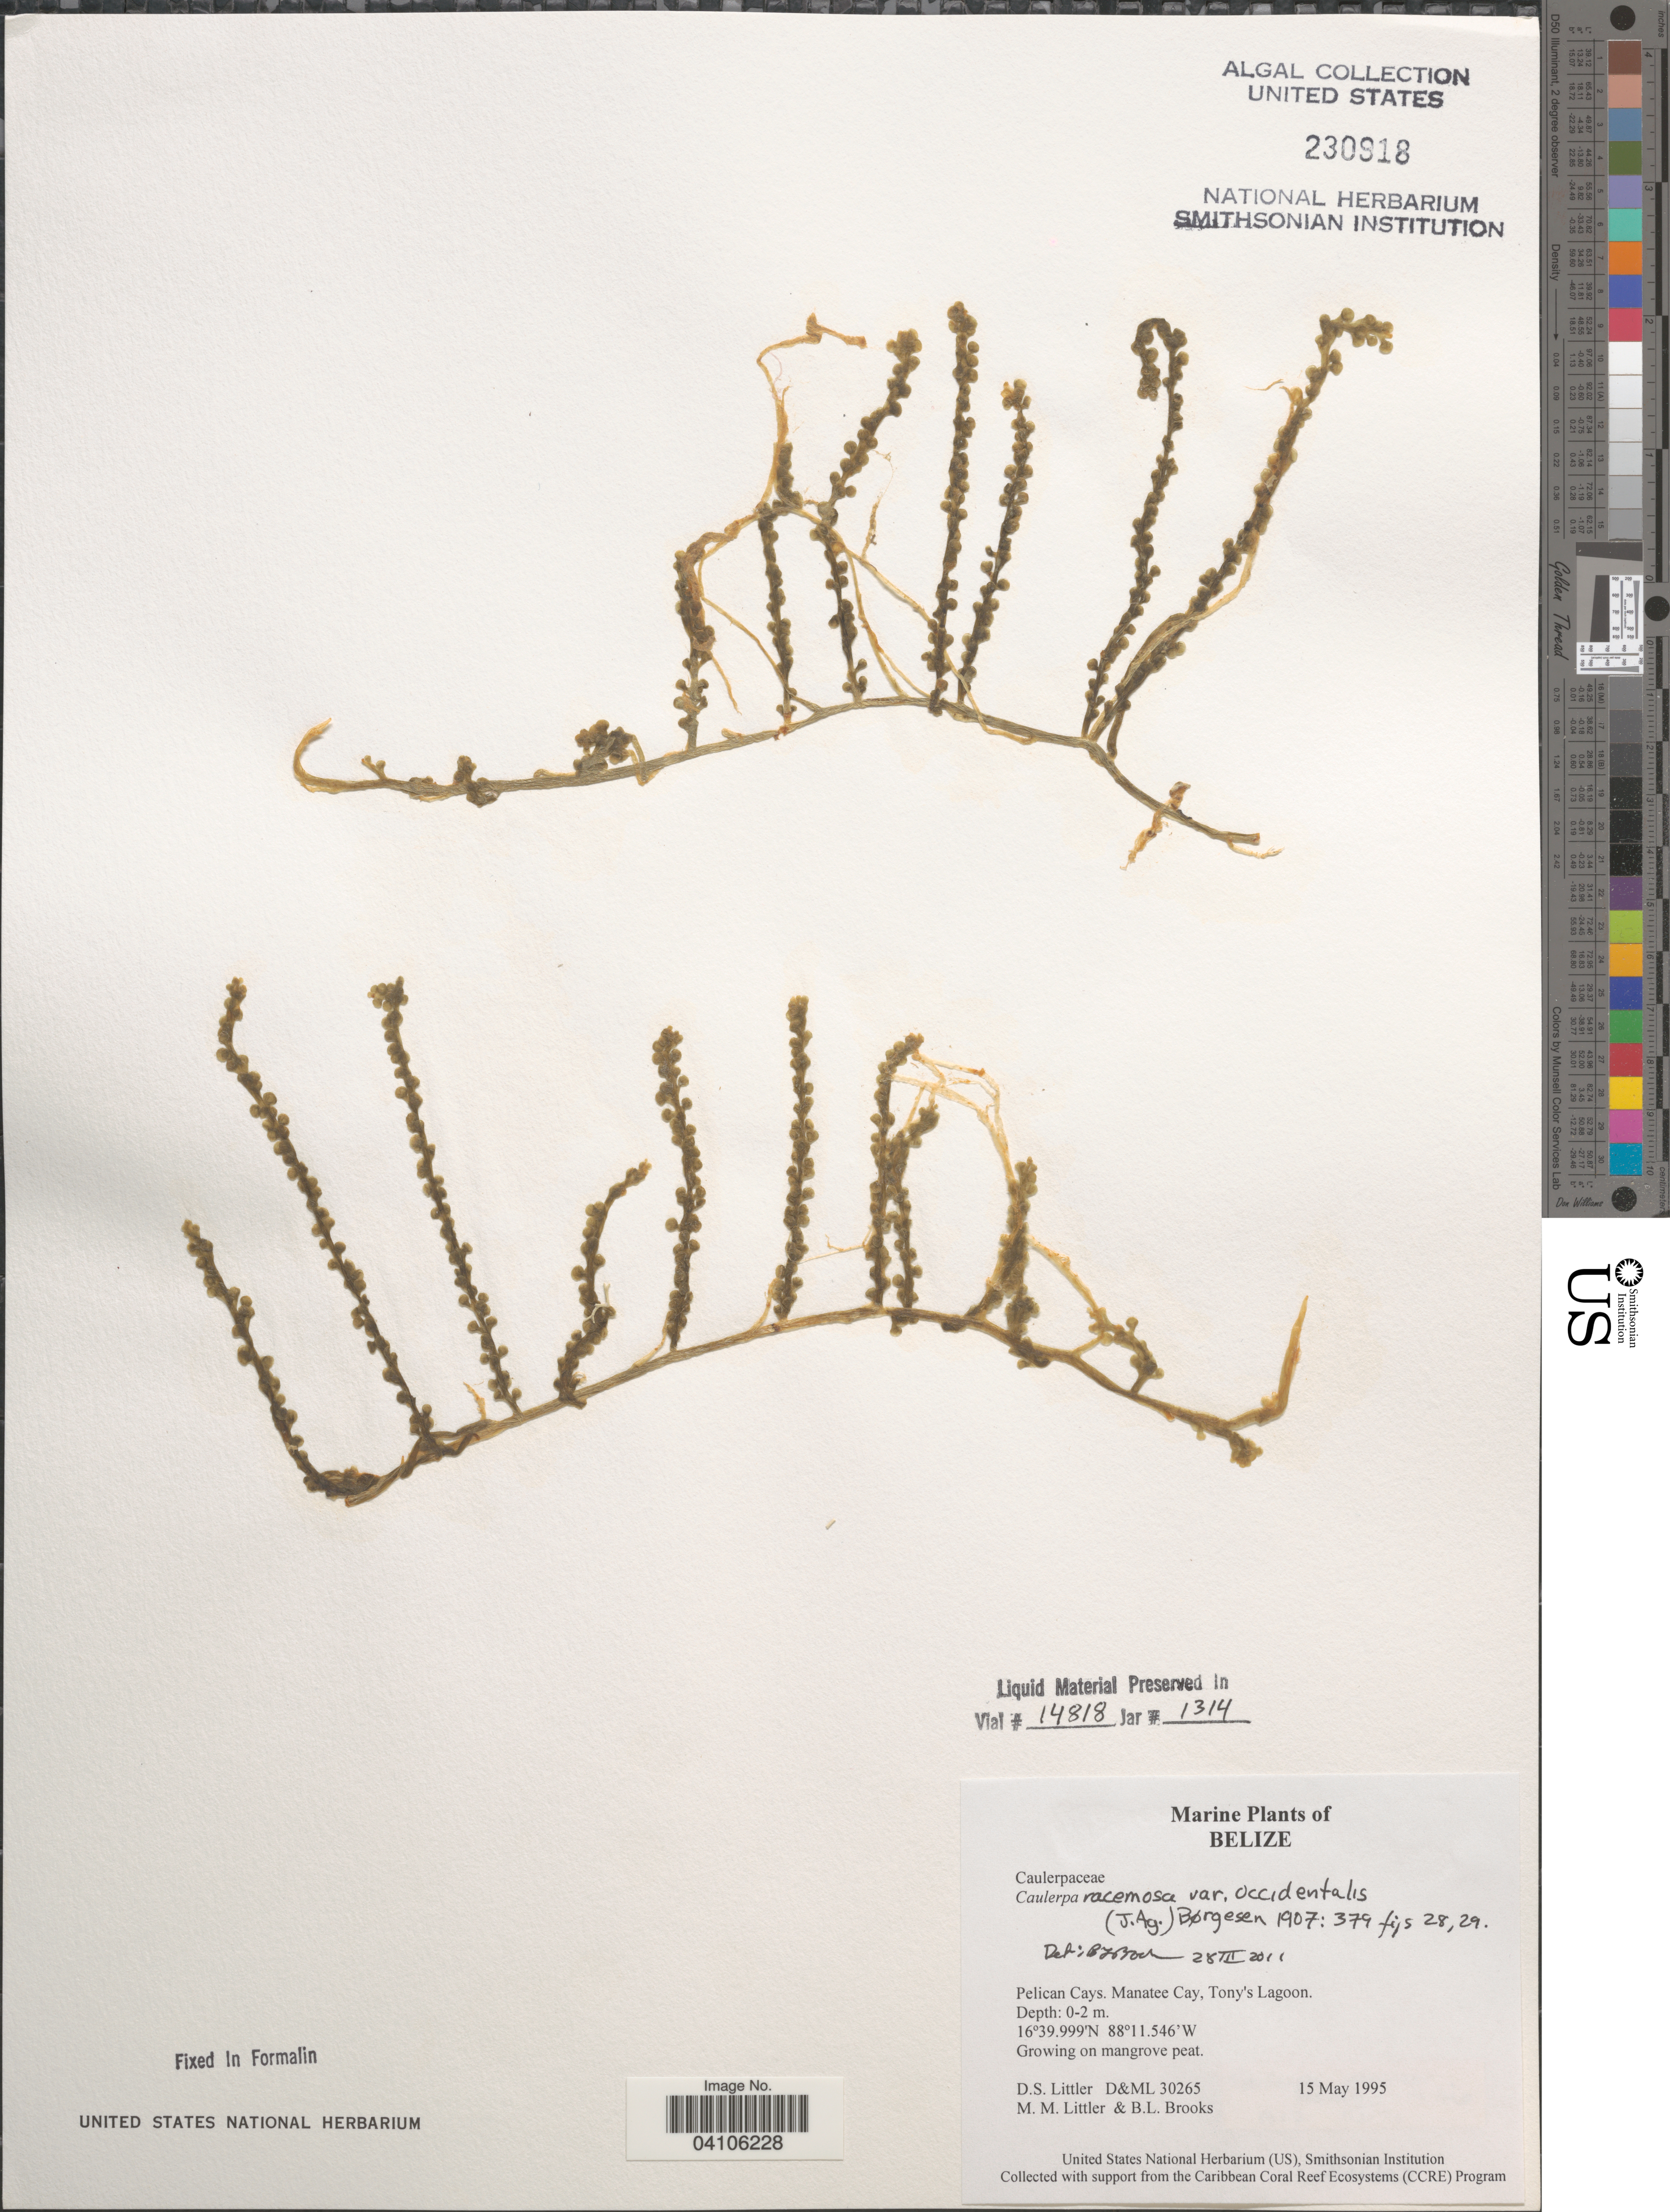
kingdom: Plantae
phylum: Chlorophyta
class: Ulvophyceae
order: Bryopsidales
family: Caulerpaceae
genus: Caulerpa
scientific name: Caulerpa racemosa var. occidentalis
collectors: D. S. Littler & B. Brooks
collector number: D&ML30265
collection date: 1995-05-15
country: Belize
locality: Pelican Cays. Manatee Cay, Tony's Lagoon.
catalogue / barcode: US 230918